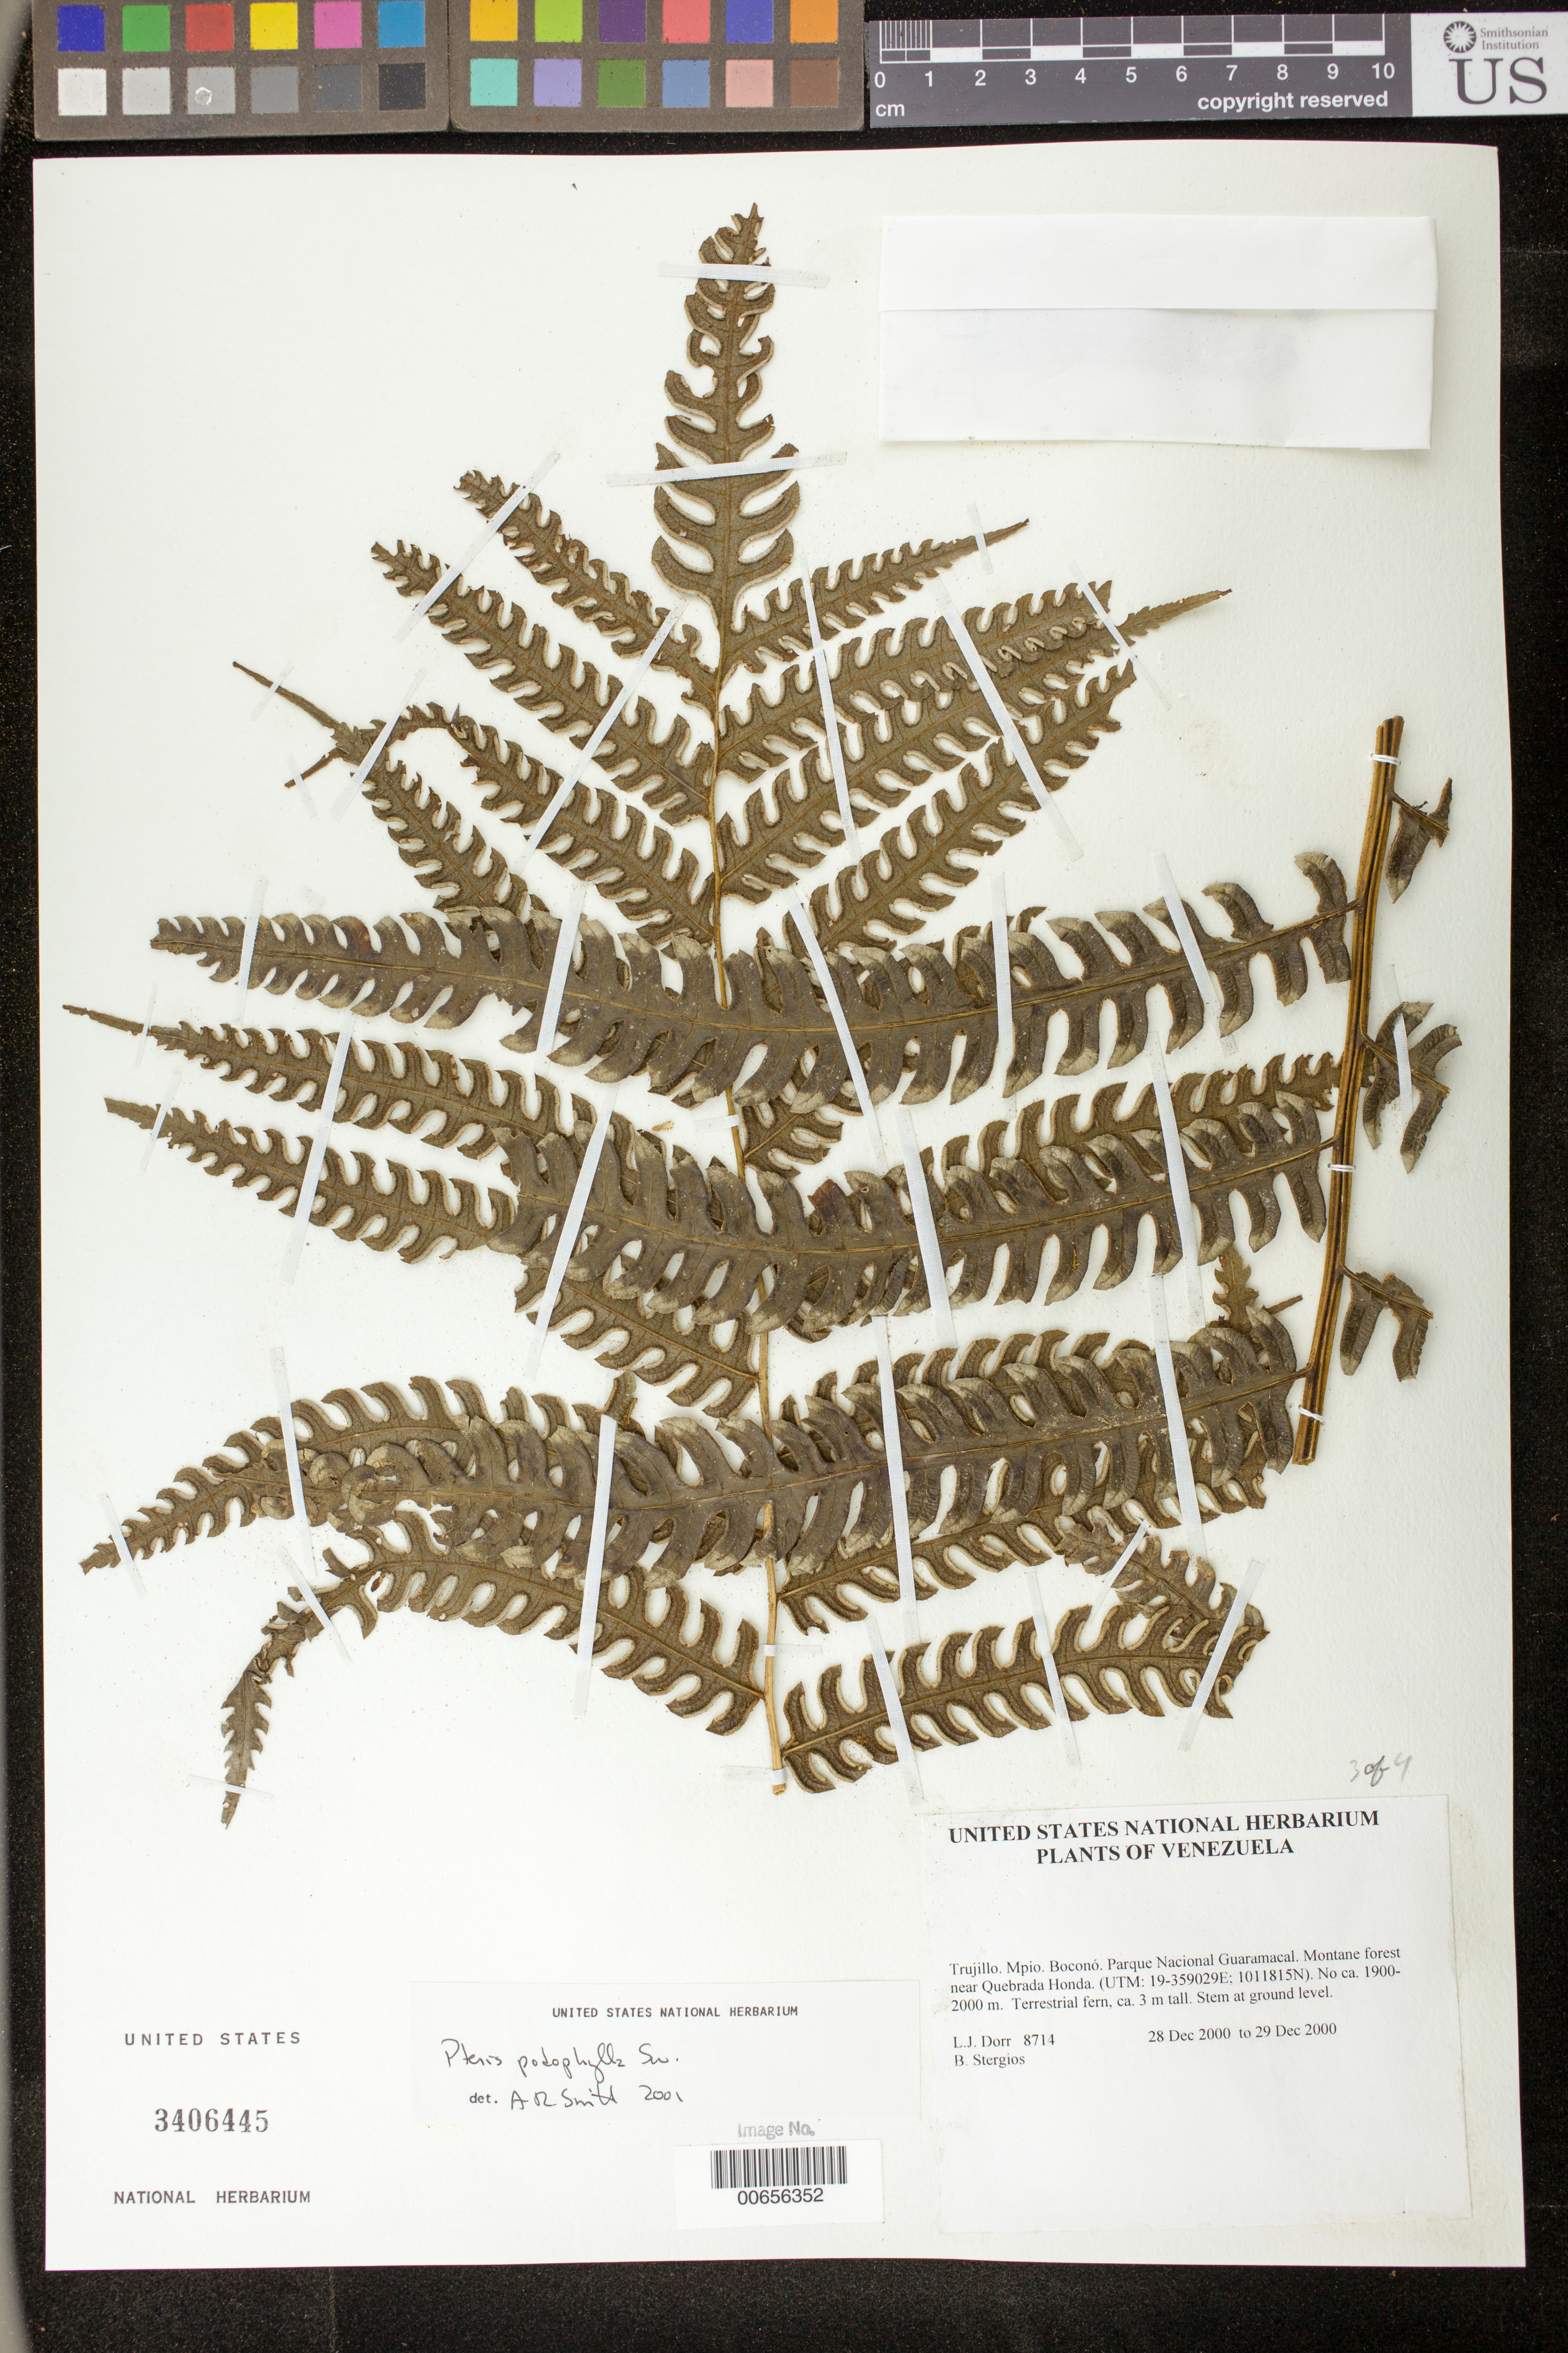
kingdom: Plantae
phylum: Tracheophyta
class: Polypodiopsida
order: Polypodiales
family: Pteridaceae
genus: Pteris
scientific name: Pteris podophylla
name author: Sw.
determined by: Smith, Alan R., (UC)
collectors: L. J. Dorr & B. G. Stergios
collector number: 8714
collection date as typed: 28 Dec 2000 to 29 Dec 2000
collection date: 2000-12-28/2000-12-29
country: Venezuela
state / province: Trujillo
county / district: Boconó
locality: Parque Nacional Guaramacal near Quebrada Honda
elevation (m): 1900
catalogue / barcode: US 3406445